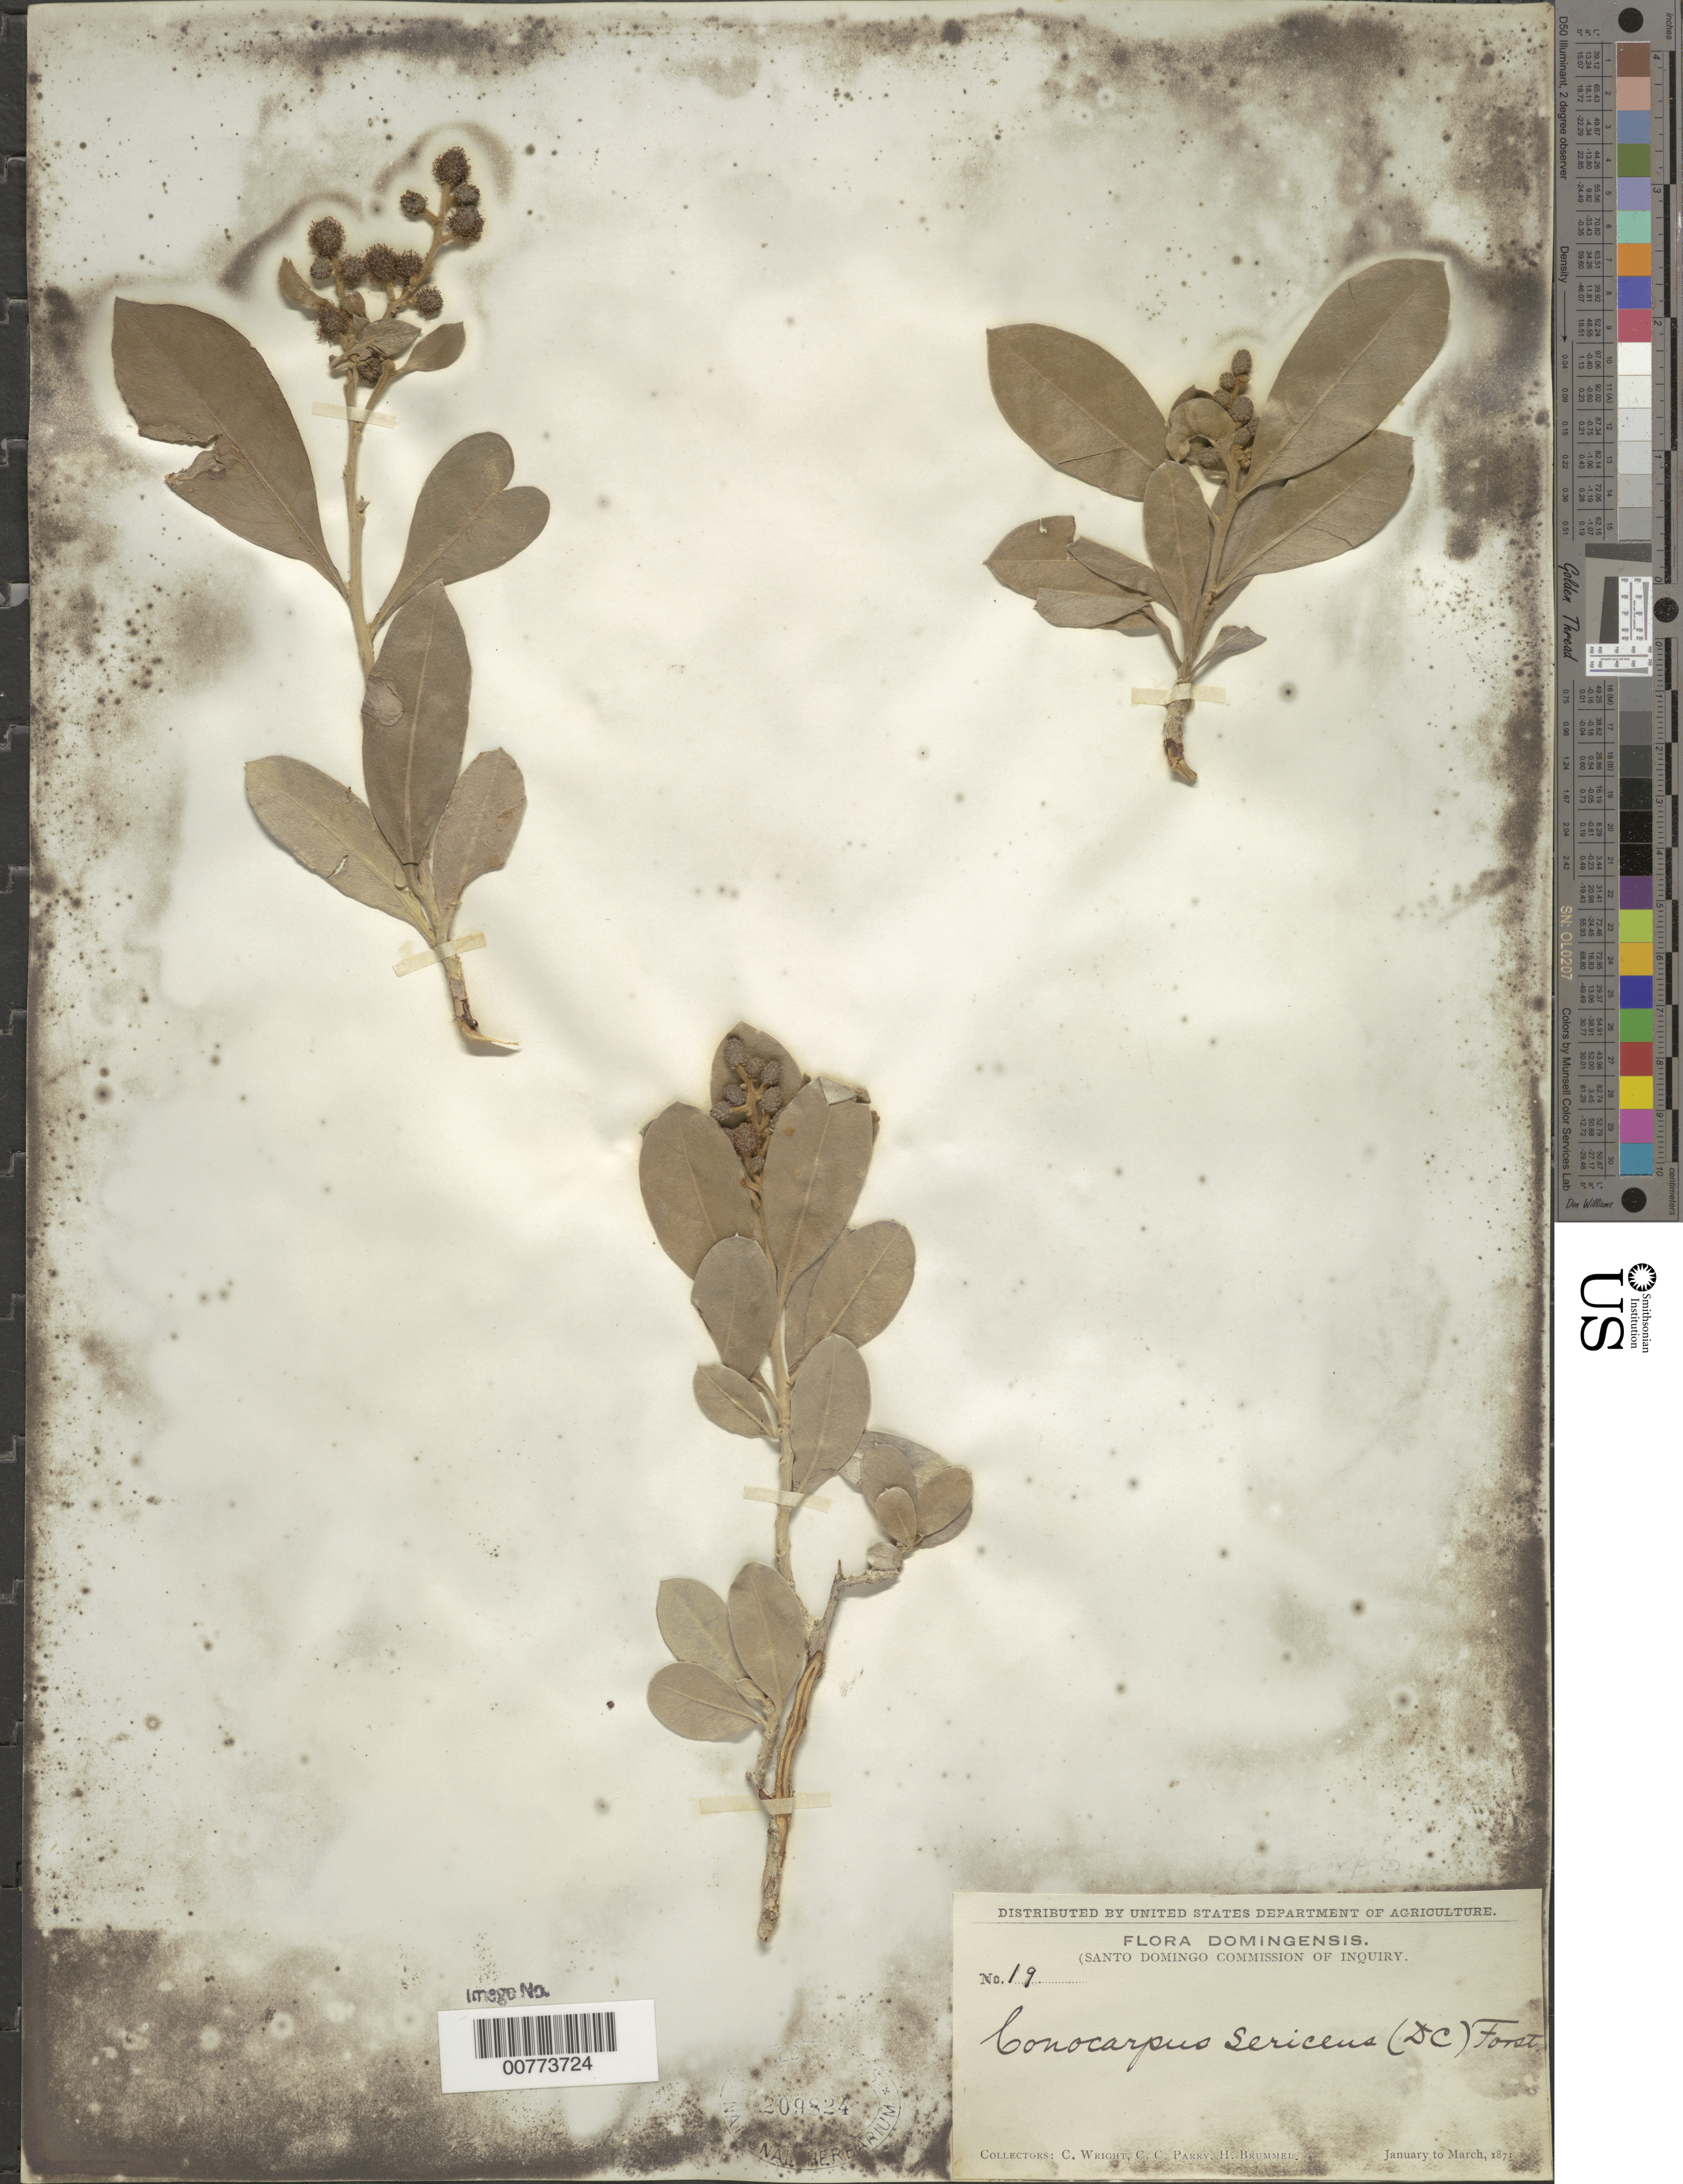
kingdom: Plantae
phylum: Tracheophyta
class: Magnoliopsida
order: Myrtales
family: Combretaceae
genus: Conocarpus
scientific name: Conocarpus sericeus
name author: (Fors ex DC.) G. Don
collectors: C. Wright, C. C. Parry & H. Brummel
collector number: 19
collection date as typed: Jan 1871 to -- Mar 1871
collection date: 1871-01/1871-03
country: Dominican Republic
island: Hispaniola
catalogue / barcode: US 209824